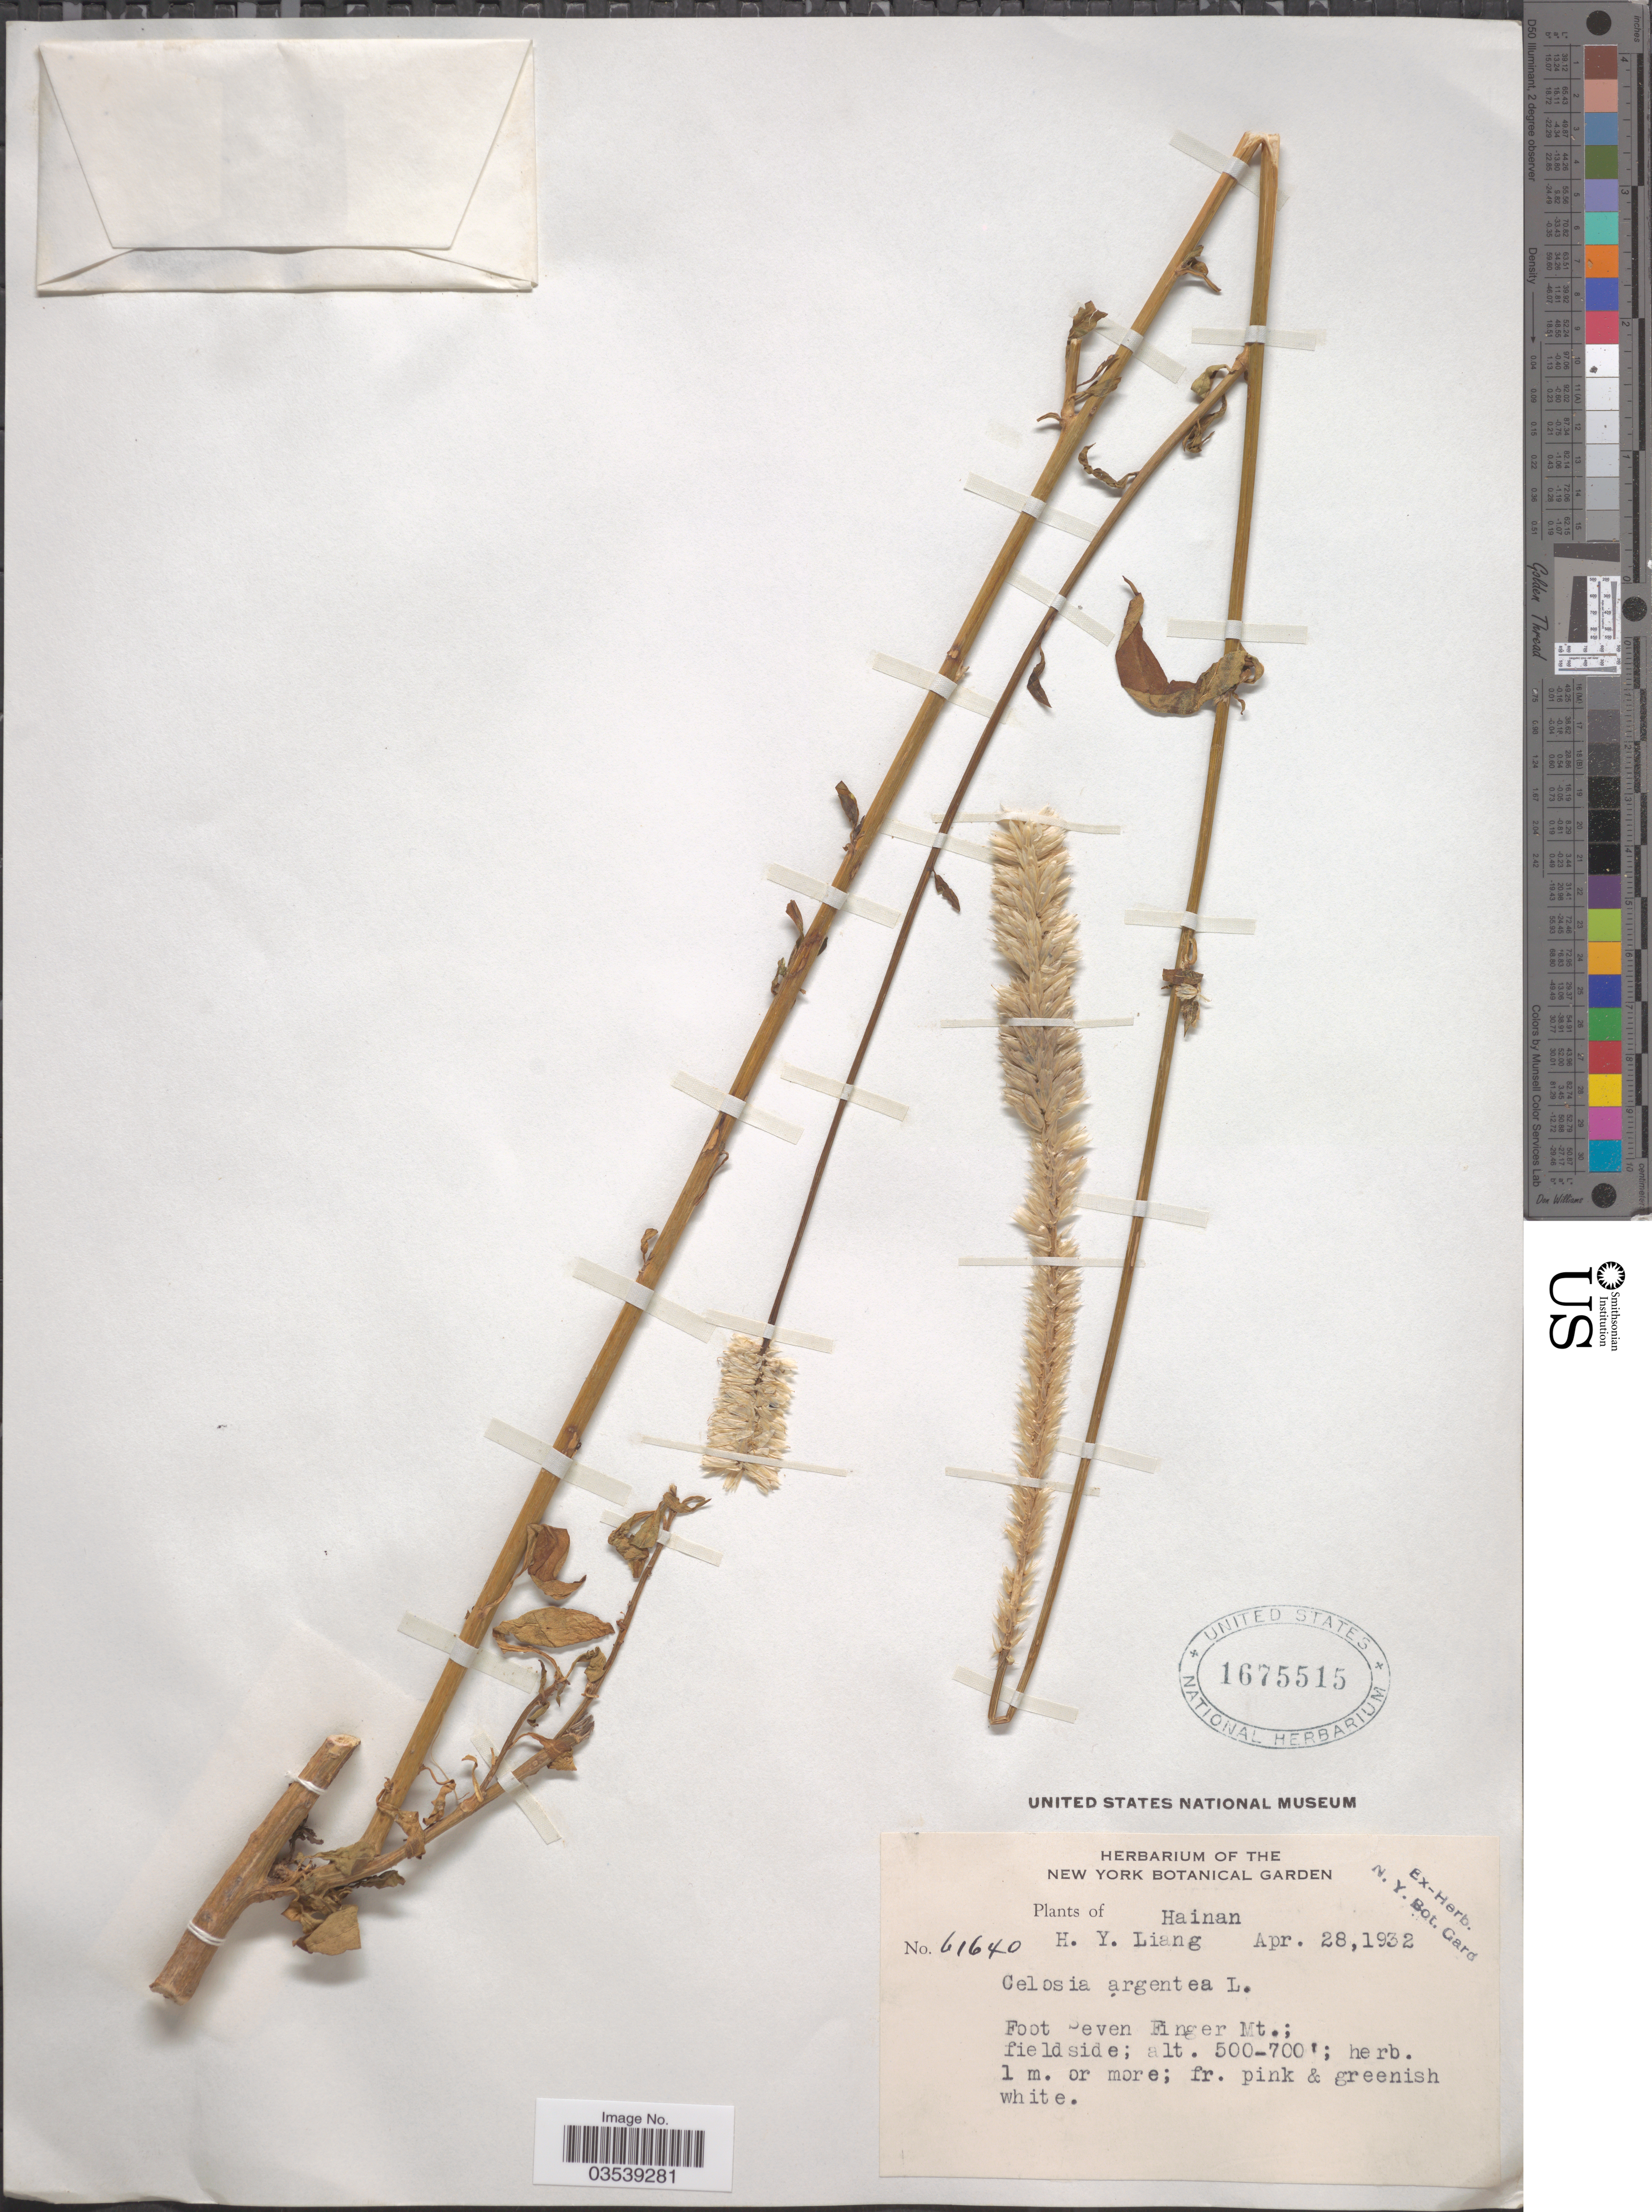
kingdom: Plantae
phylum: Tracheophyta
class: Magnoliopsida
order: Caryophyllales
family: Amaranthaceae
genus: Celosia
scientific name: Celosia argentea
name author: L.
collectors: H. Y. Liang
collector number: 61640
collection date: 1932-04-28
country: China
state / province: Hainan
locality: Foot Seven Finger Mt.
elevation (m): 152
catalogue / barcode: US 1675515